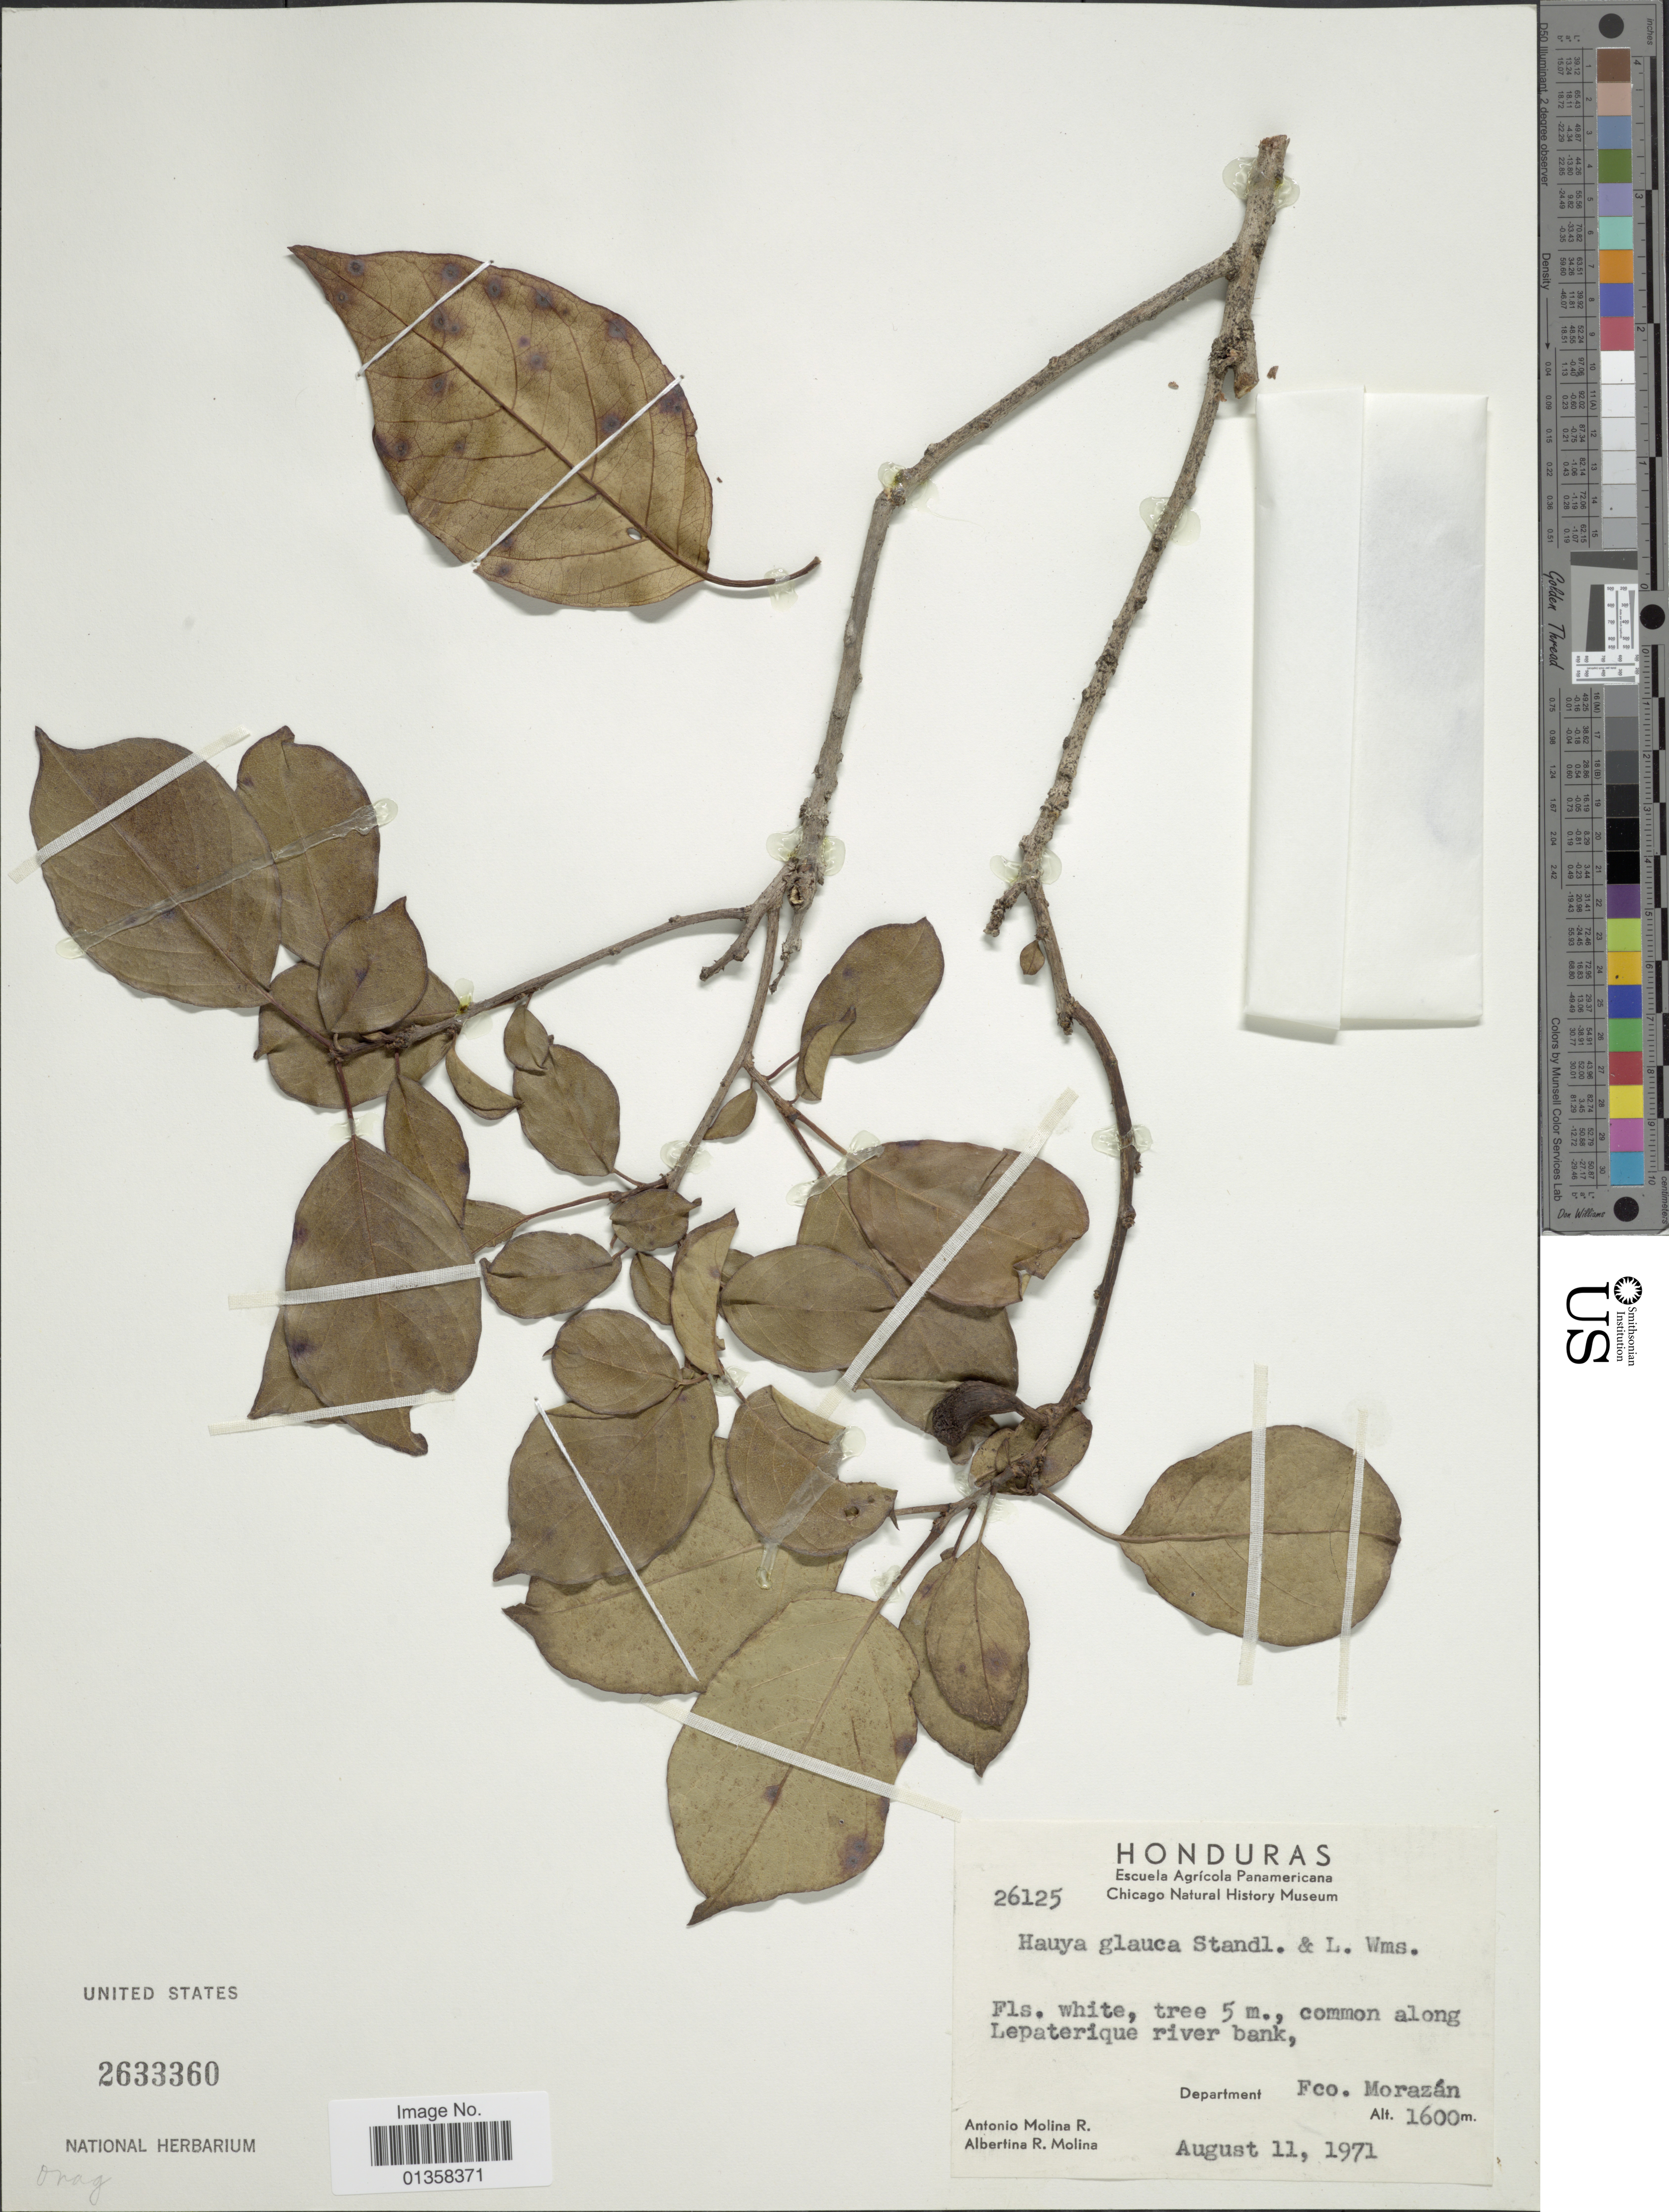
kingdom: Plantae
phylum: Tracheophyta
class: Magnoliopsida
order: Myrtales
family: Onagraceae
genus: Hauya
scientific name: Hauya elegans subsp. lucida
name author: (Donn. Sm. & Rose) P.H. Raven & Breedlove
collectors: A. Molina R. & A. R. Molina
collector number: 26125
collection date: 1971-08-11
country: Honduras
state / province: Fco. Morazán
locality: Along Lepaterique river bank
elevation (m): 1600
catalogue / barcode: US 2633360